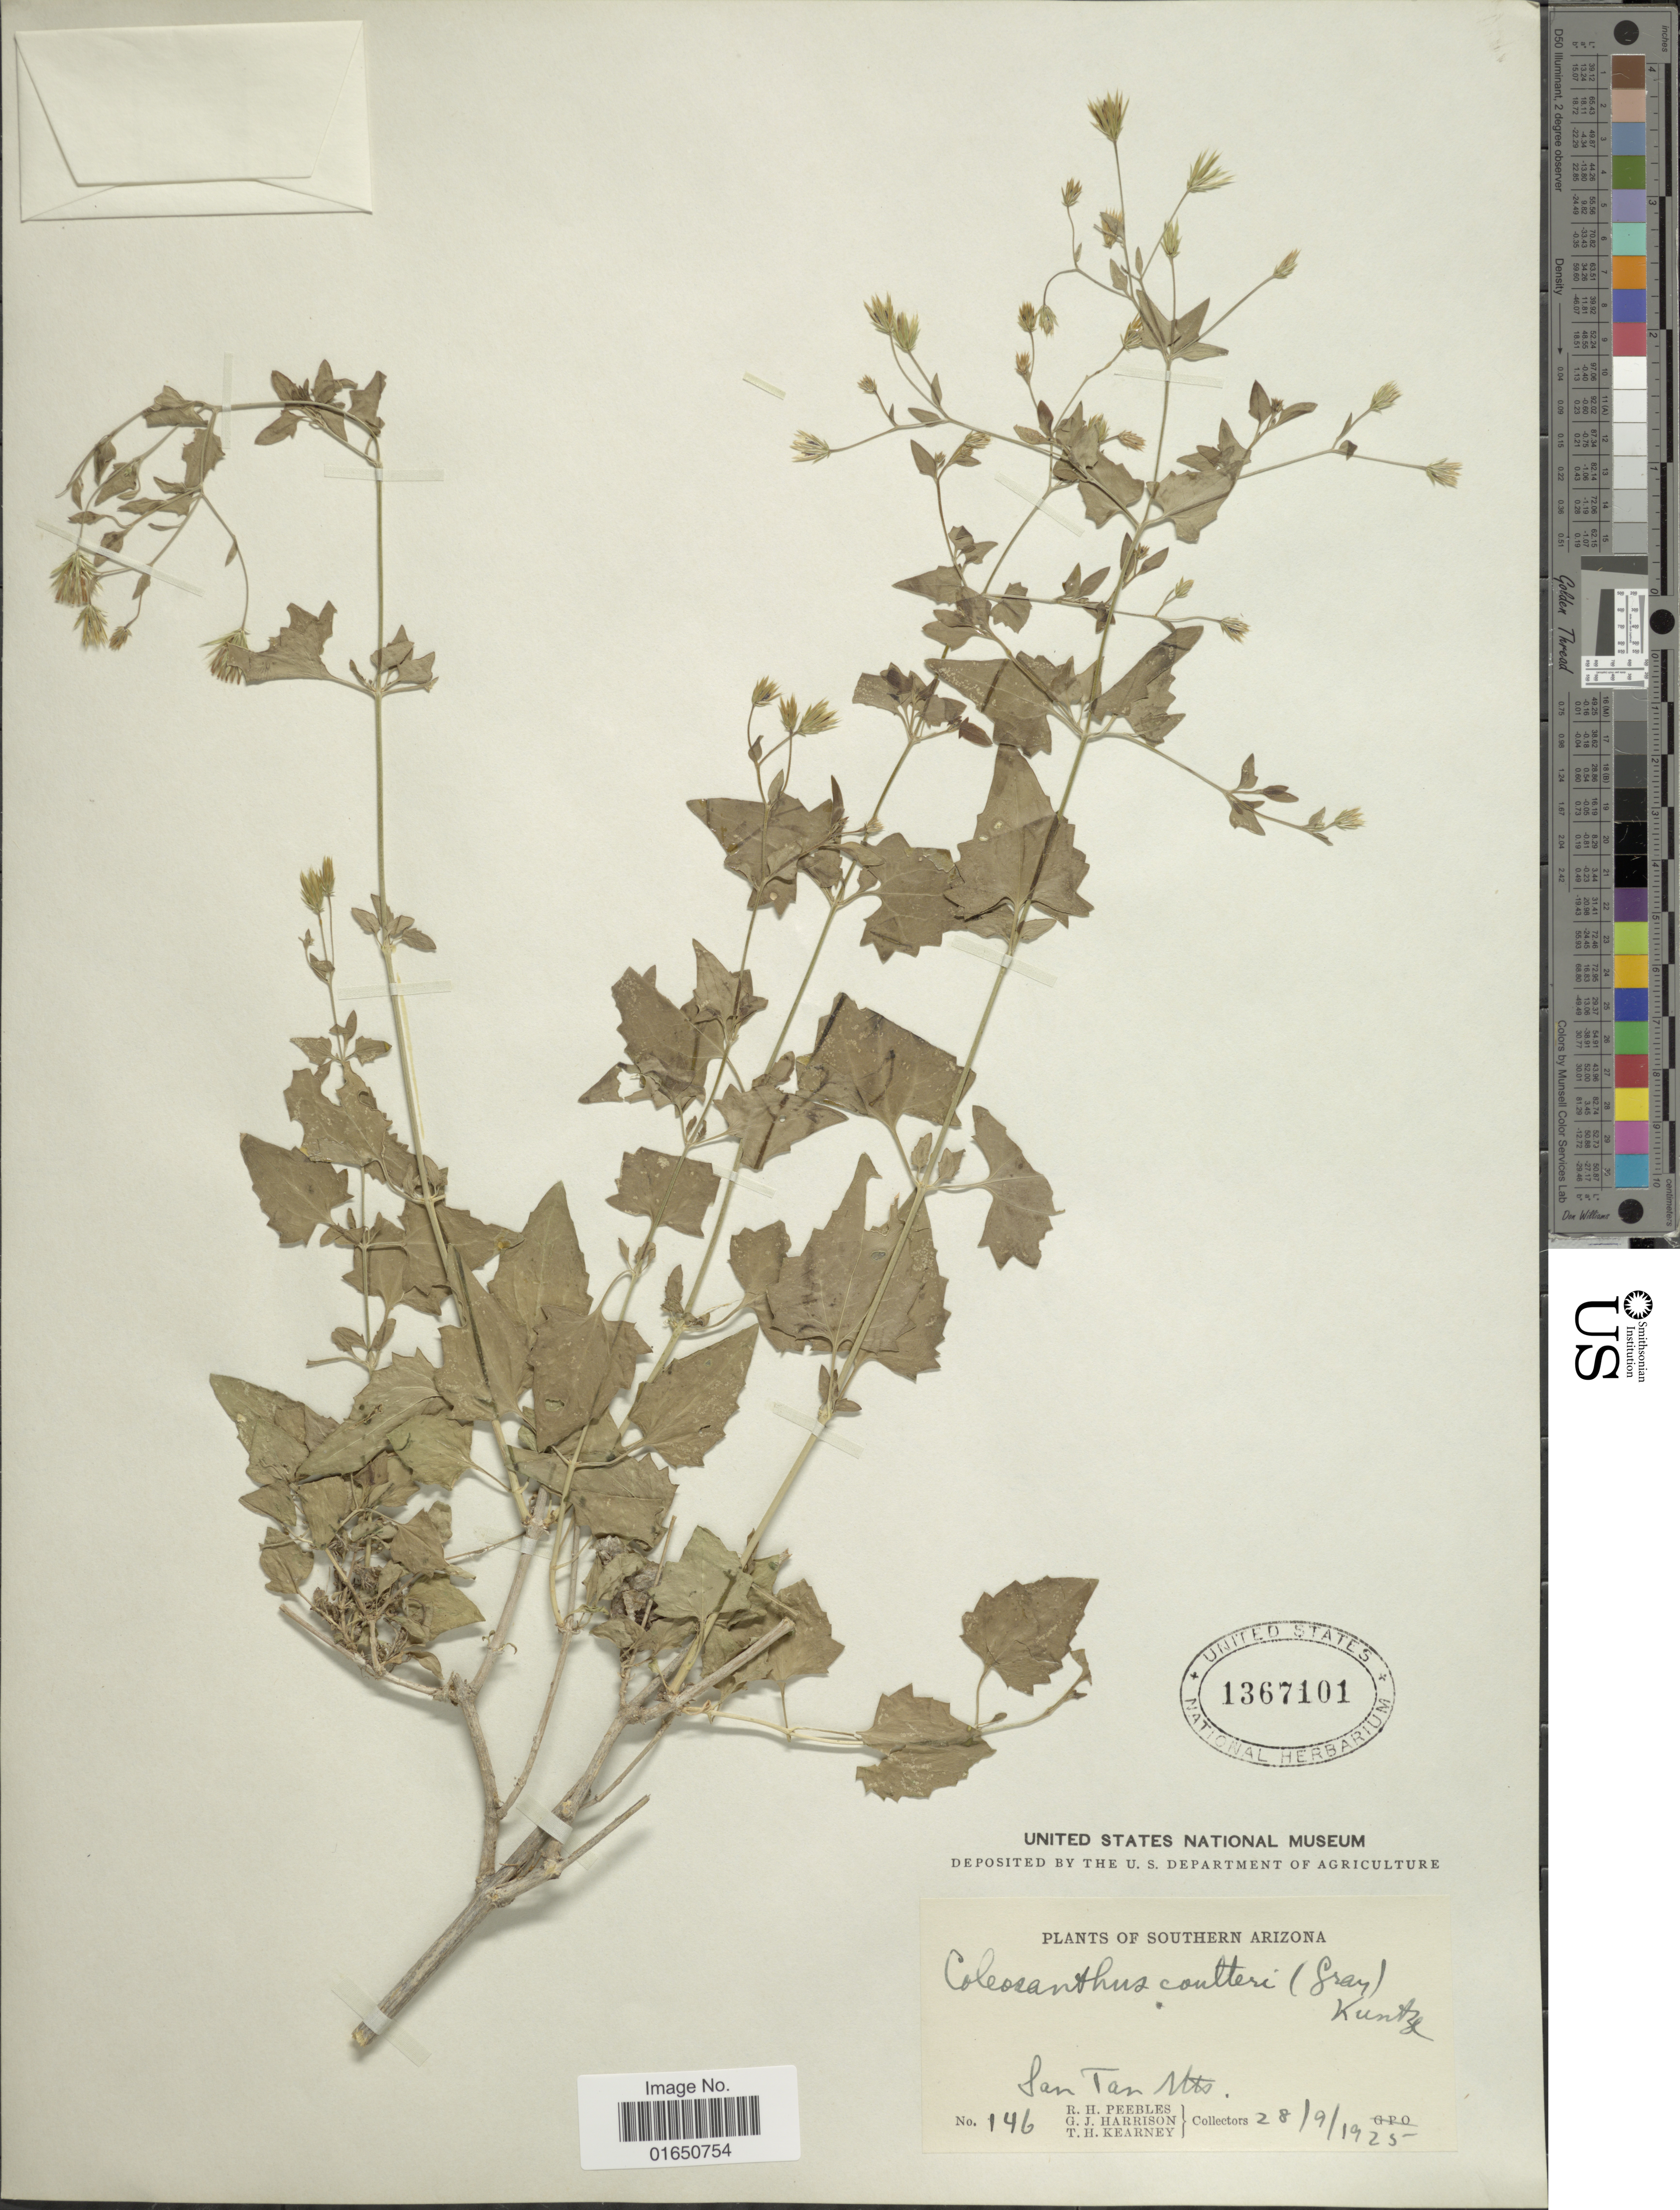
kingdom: Plantae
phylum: Tracheophyta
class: Magnoliopsida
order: Asterales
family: Asteraceae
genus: Brickellia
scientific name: Brickellia coulteri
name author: A. Gray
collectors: R. H. Peebles, G. J. Harrison & T. H. Kearney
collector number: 146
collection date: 1925-09-28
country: United States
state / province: Arizona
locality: Southern Arizon. San Tan Mts.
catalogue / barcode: US 1367101